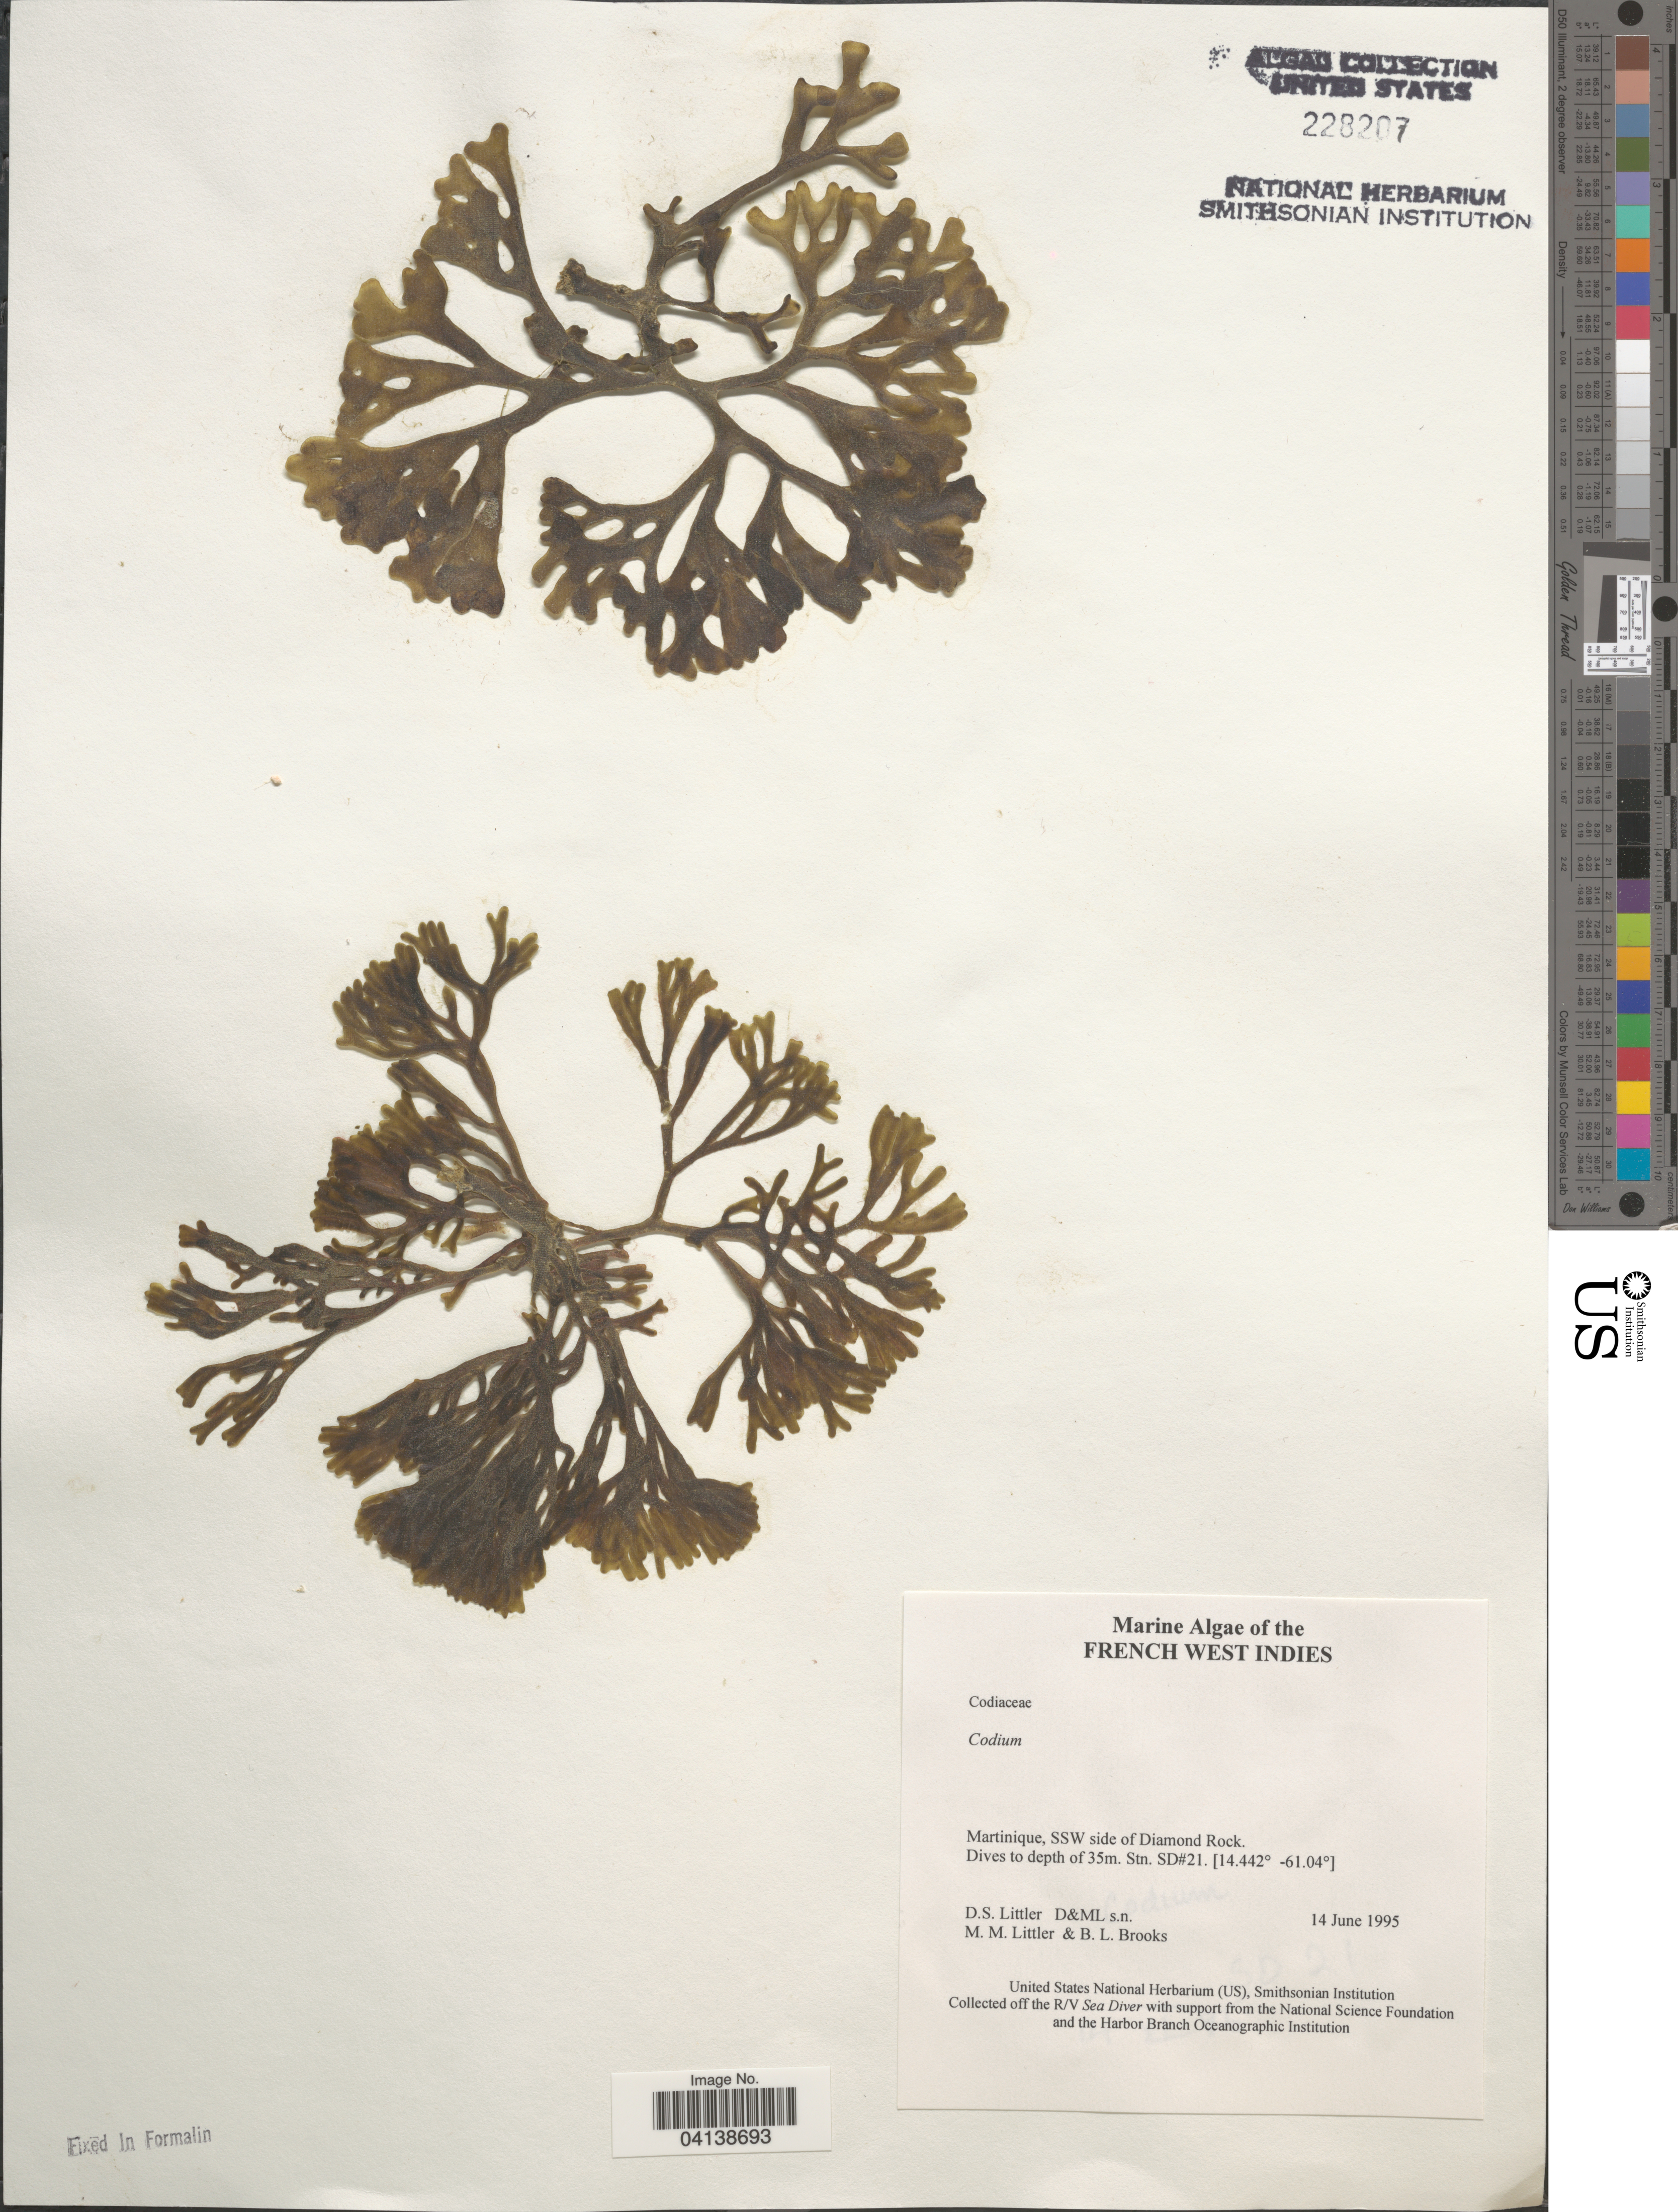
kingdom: Plantae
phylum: Chlorophyta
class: Ulvophyceae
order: Bryopsidales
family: Codiaceae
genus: Codium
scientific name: Codium sp.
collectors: D. S. Littler & B. Brooks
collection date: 1995-06-14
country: Martinique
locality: French West Indies. SSW side of Diamond Rock. Stn. SD#21.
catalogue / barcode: US 228207